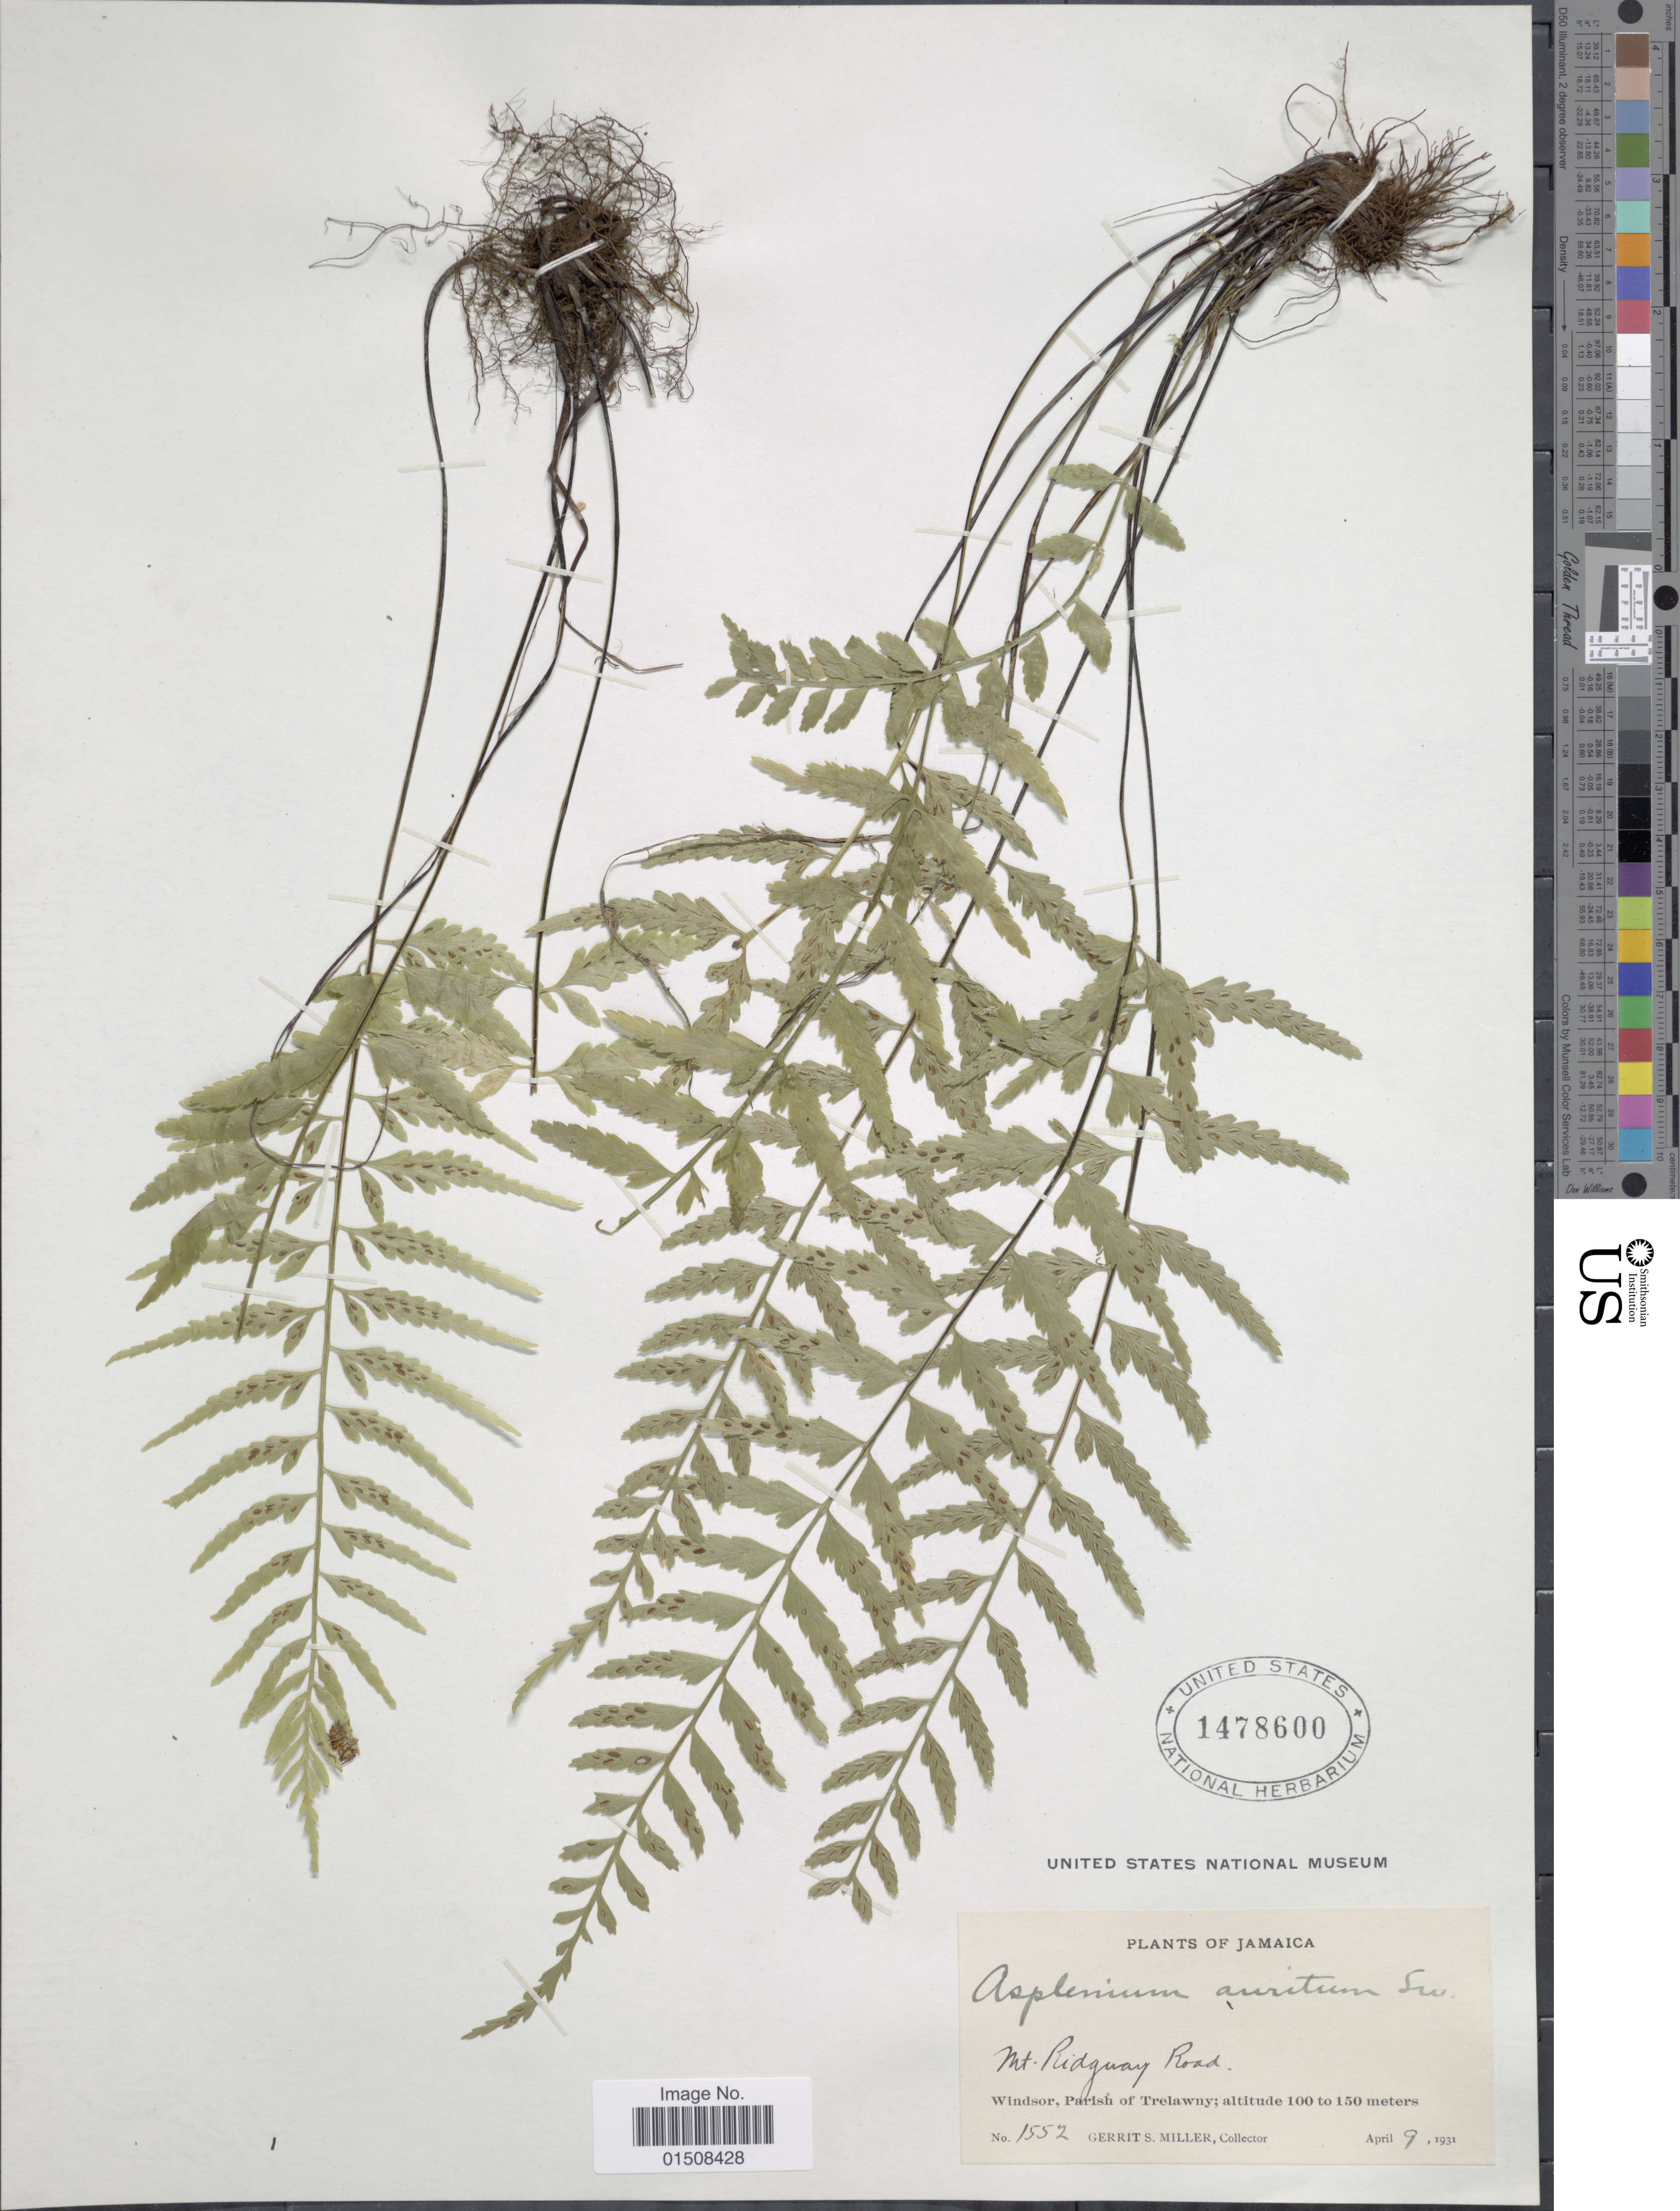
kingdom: Plantae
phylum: Tracheophyta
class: Polypodiopsida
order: Polypodiales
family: Aspleniaceae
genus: Asplenium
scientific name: Asplenium auritum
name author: Sw.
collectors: G. S. Miller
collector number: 1552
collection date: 1931-04-09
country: Jamaica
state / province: Trelawny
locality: Windsor, Parish of Trelawny, Mt. Ridgway Road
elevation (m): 100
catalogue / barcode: US 1478600